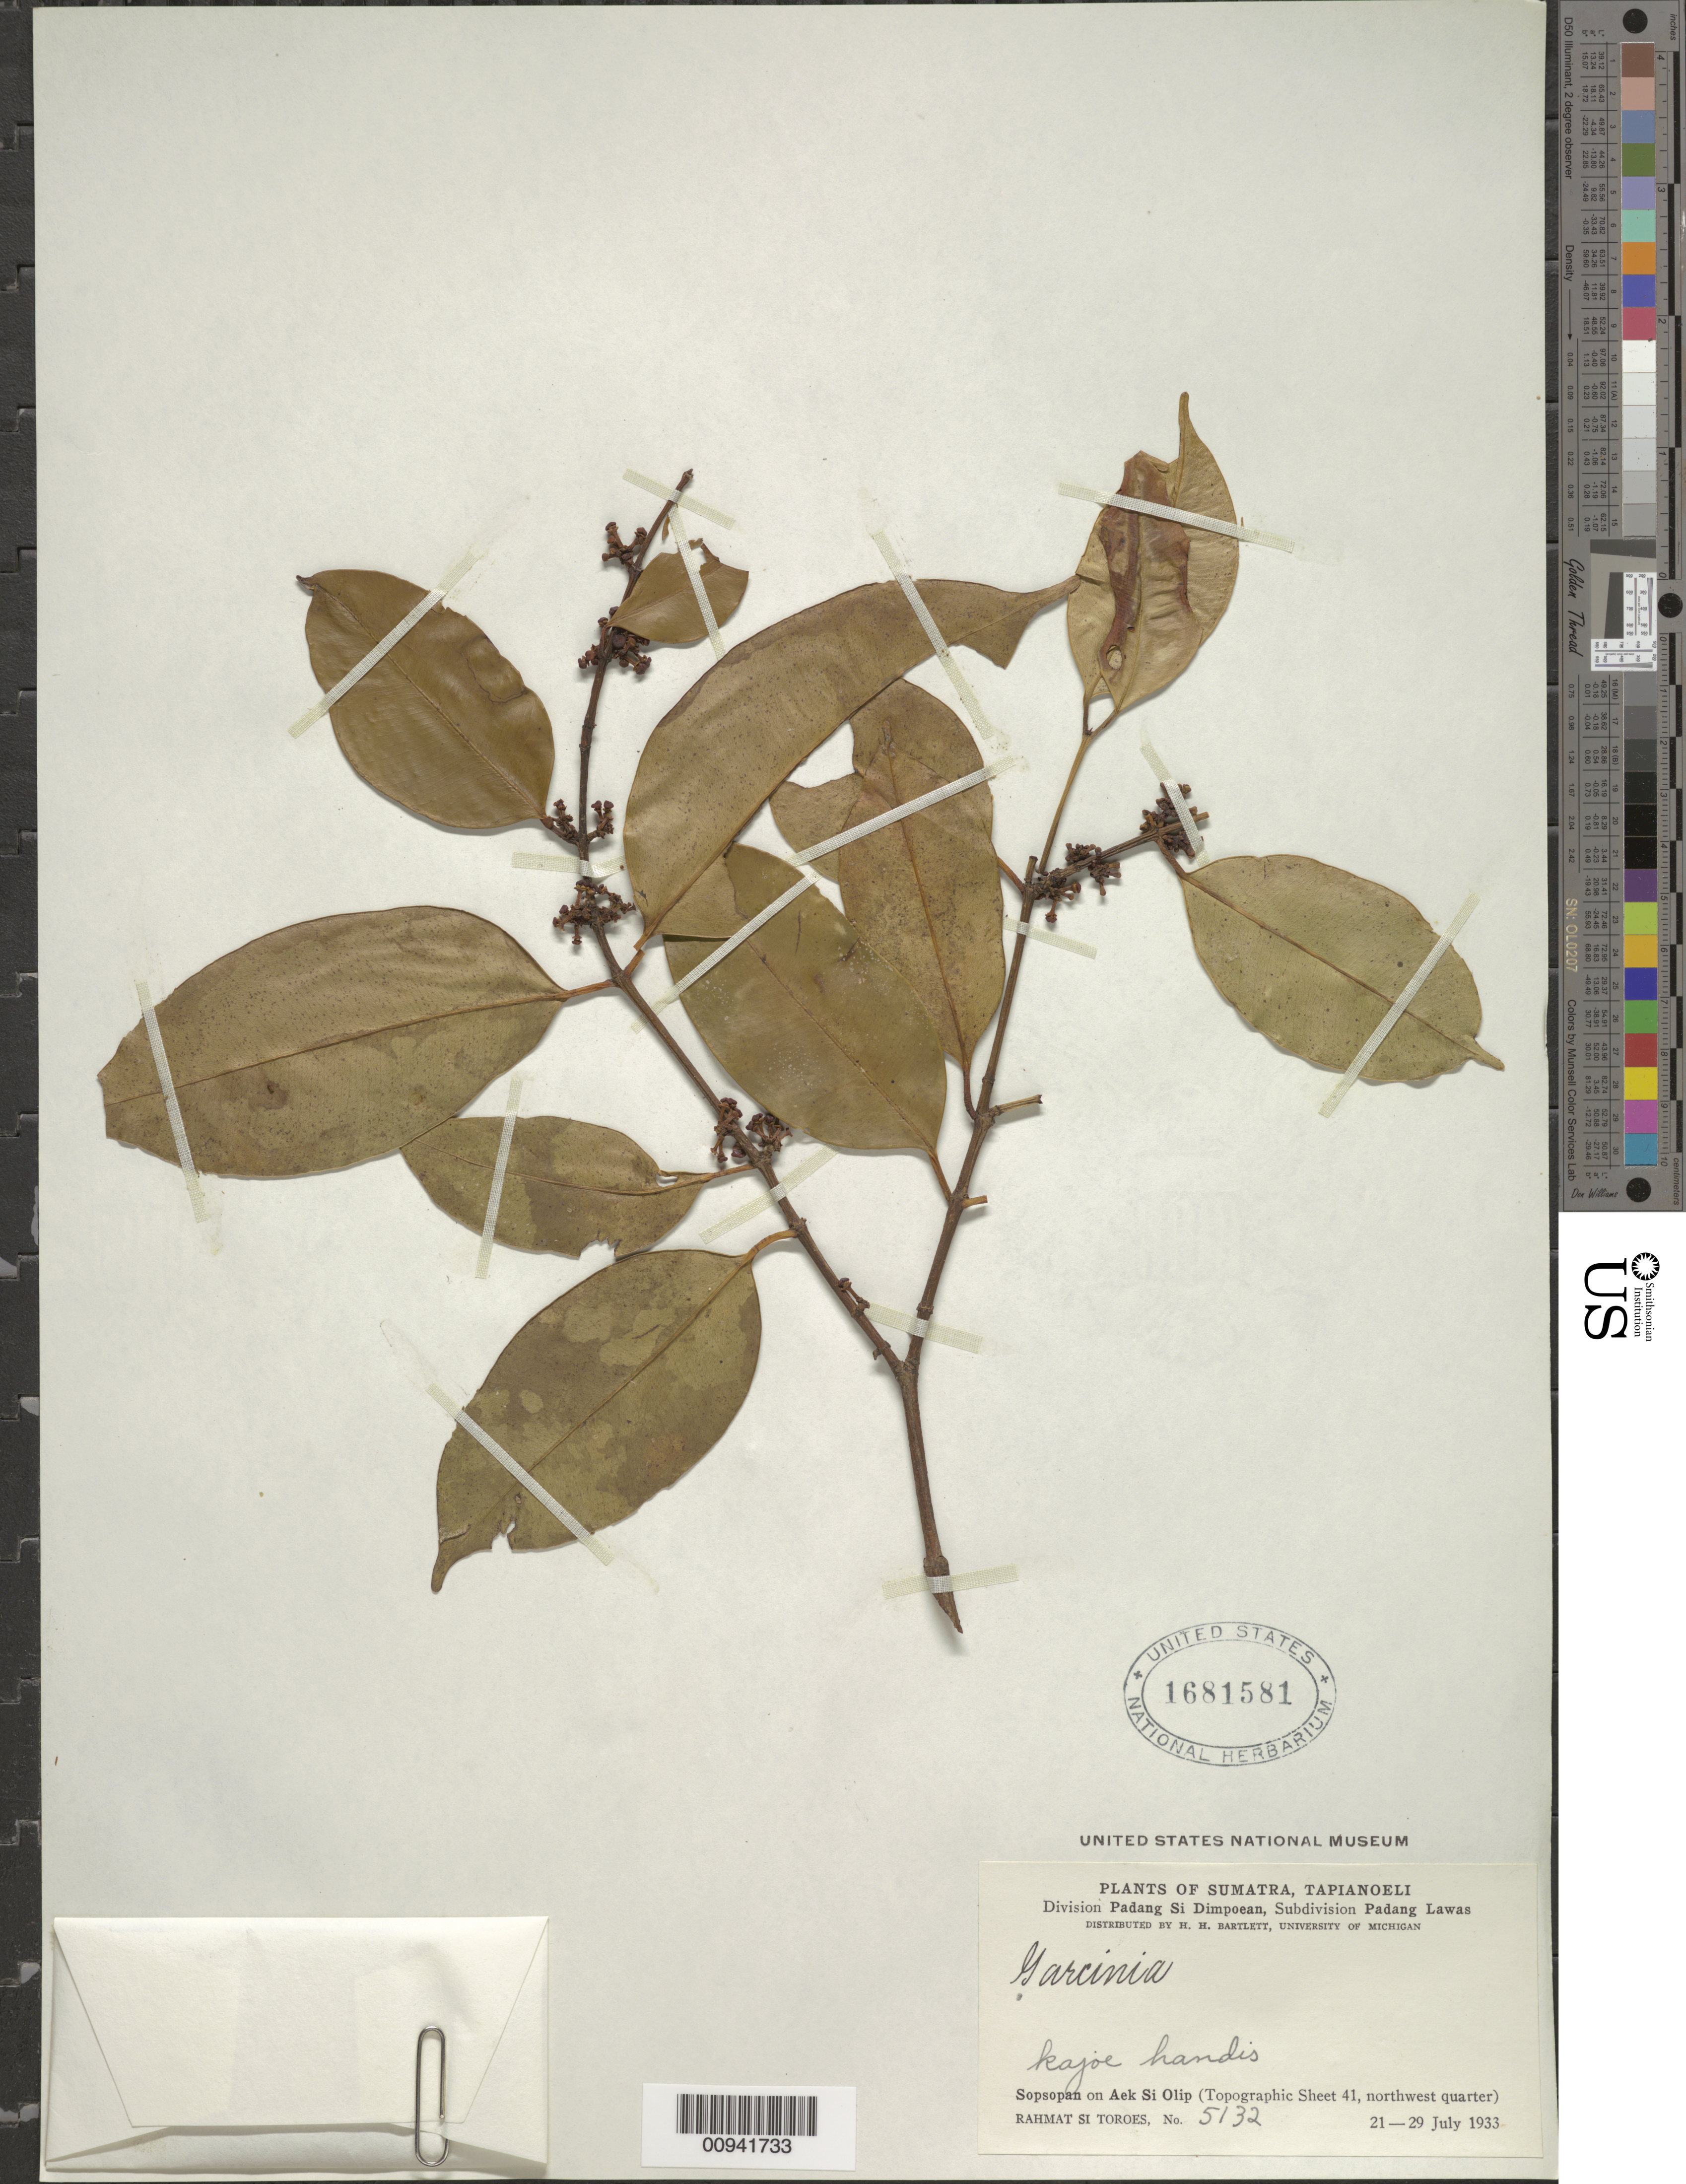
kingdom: Plantae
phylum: Tracheophyta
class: Magnoliopsida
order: Malpighiales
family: Clusiaceae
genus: Garcinia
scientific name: Garcinia sp.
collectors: Rahmat Si Boeea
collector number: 5132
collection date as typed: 21 Jul 1933 to 29 Jul 1933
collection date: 1933-07-21/1933-07-29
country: Indonesia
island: Sumatra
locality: Division Padang Si Dimpoean, Subdivision Padang Lawas; Sopsopan on Aek Si Olip (topographic sheet 41, northwest quarter)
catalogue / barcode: US 1681581